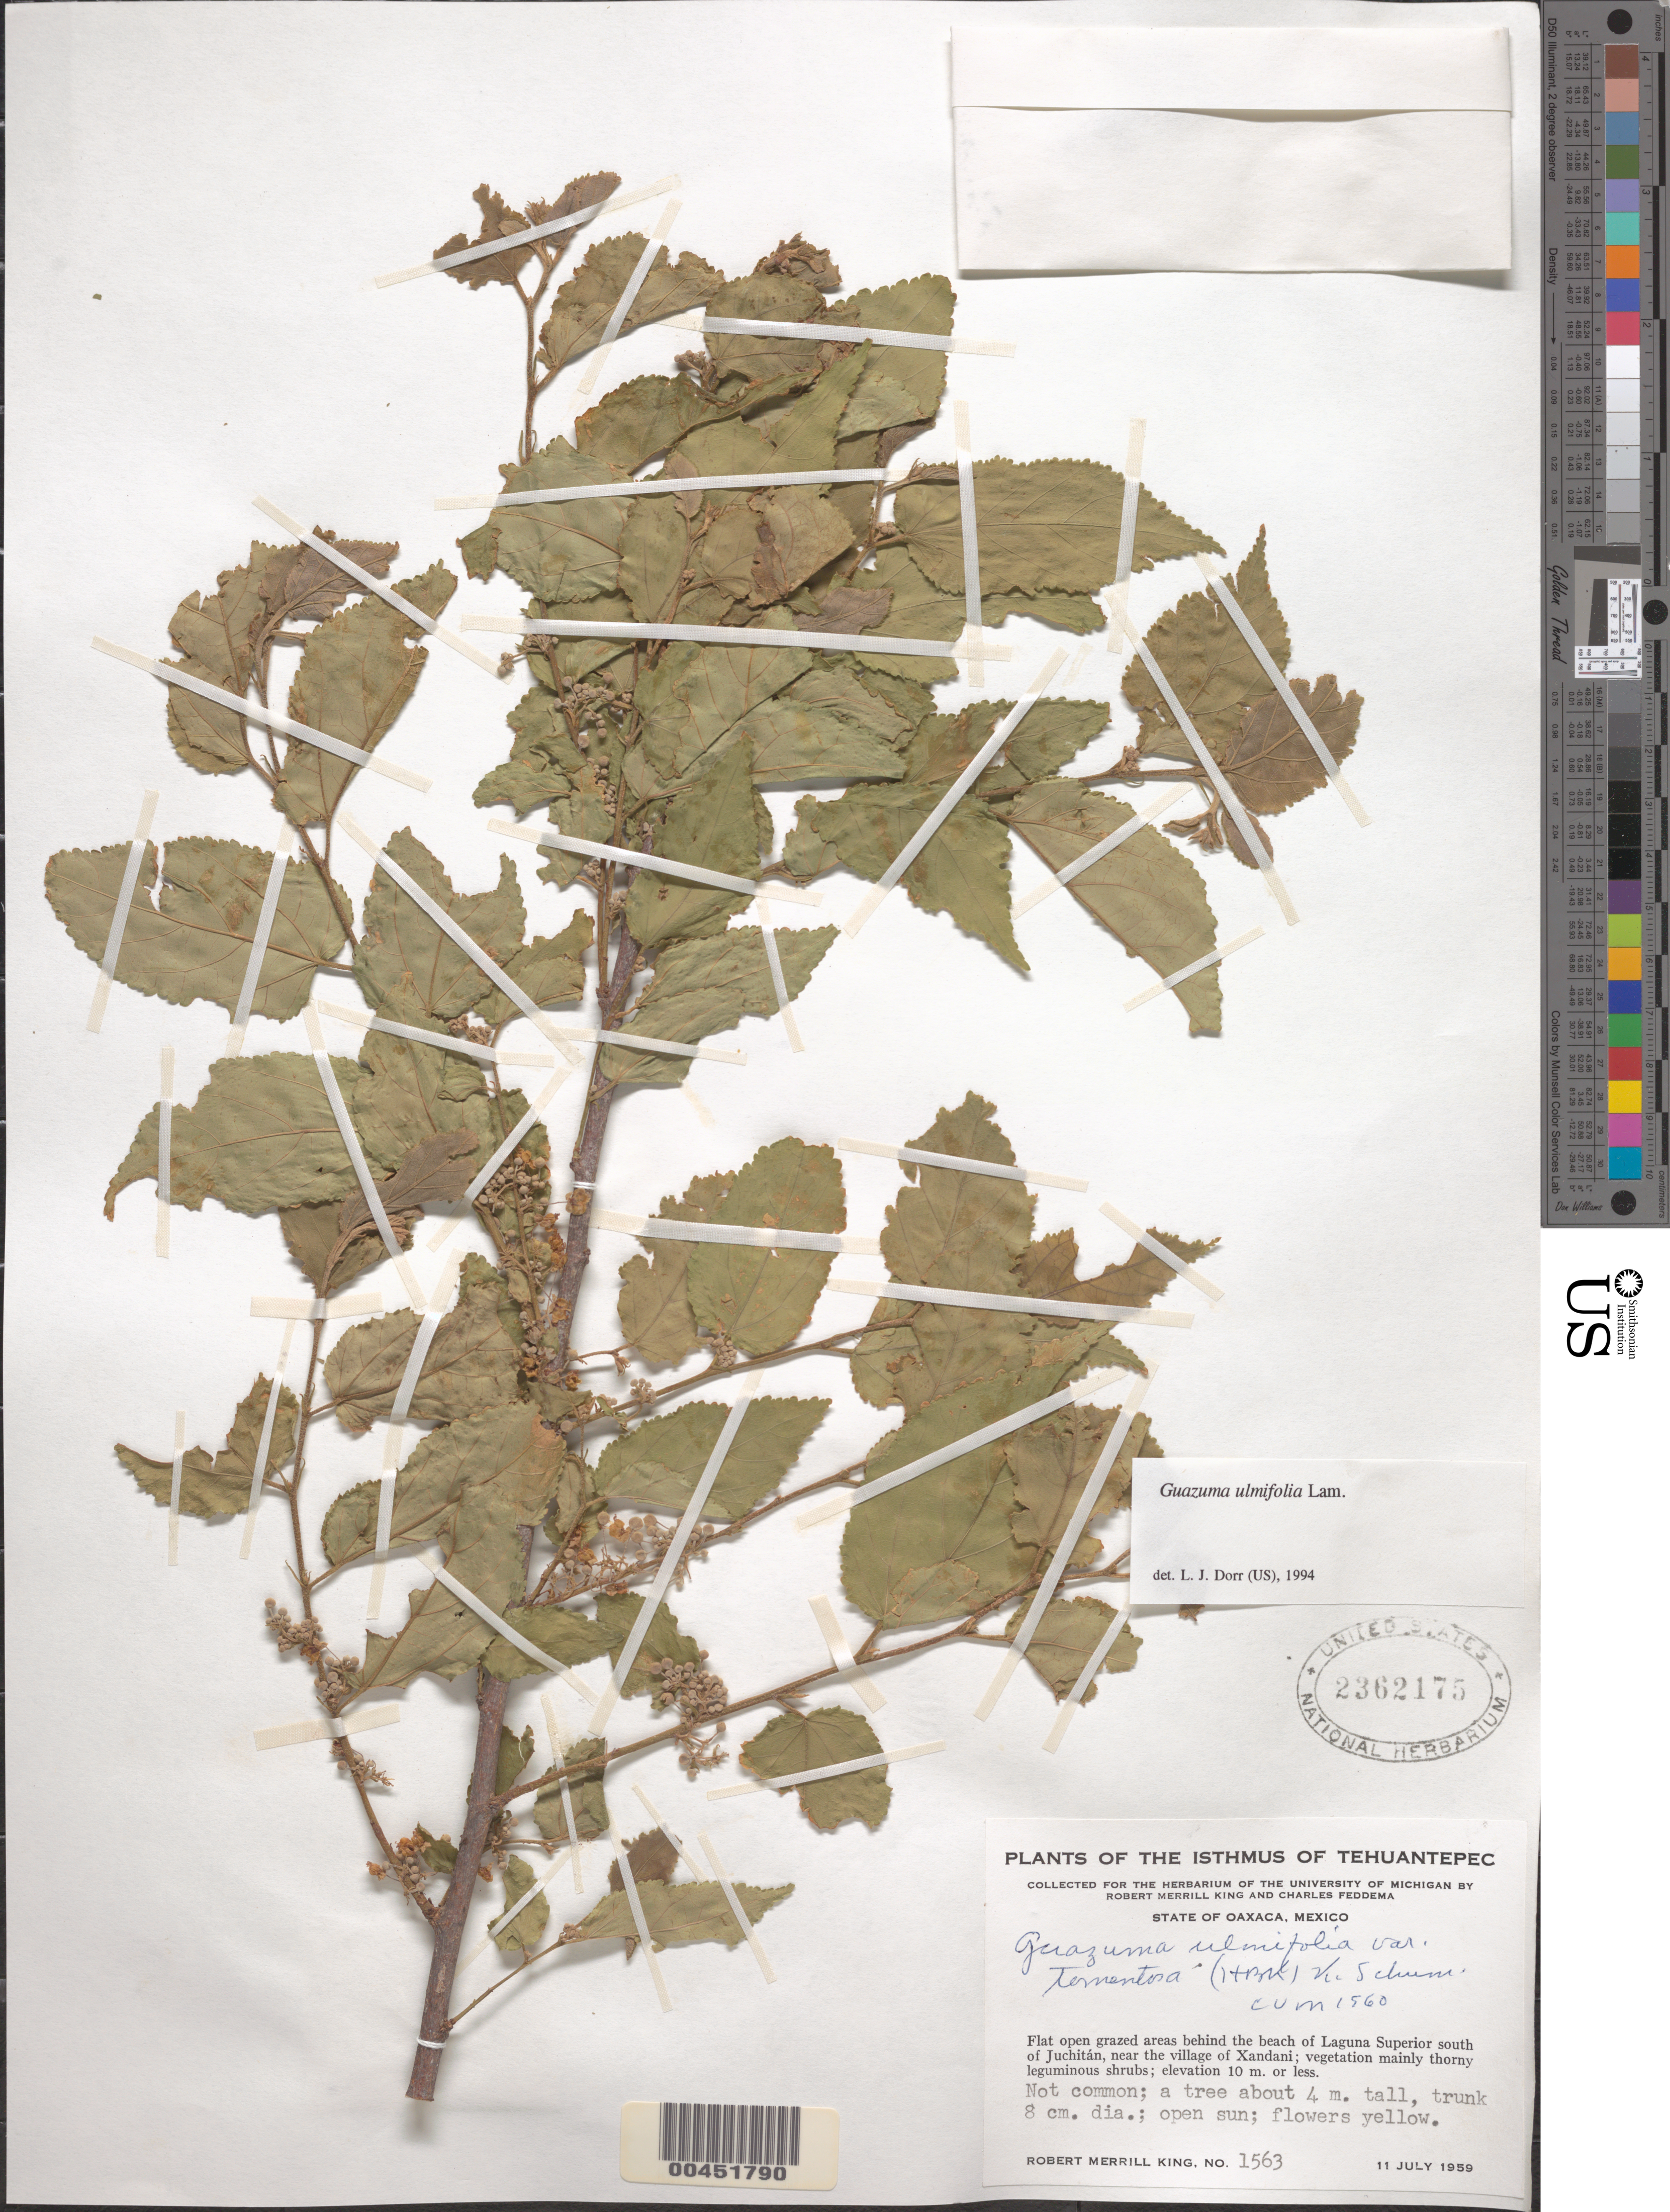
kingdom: Plantae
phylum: Tracheophyta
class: Magnoliopsida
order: Malvales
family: Malvaceae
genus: Guazuma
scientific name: Guazuma ulmifolia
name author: Lam.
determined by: Dorr, L. J., (BOT), Smithsonian Institution - National Museum of Natural History (UNITED STATES)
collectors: R. M. King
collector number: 1563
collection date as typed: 11 Jul 1959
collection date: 1959-07-11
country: Mexico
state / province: Oaxaca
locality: Laguna Superior, S of Juchitán, nar the village of Xandani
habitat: Flat open grazed areas behind the beach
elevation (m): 0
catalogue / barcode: US 2362175